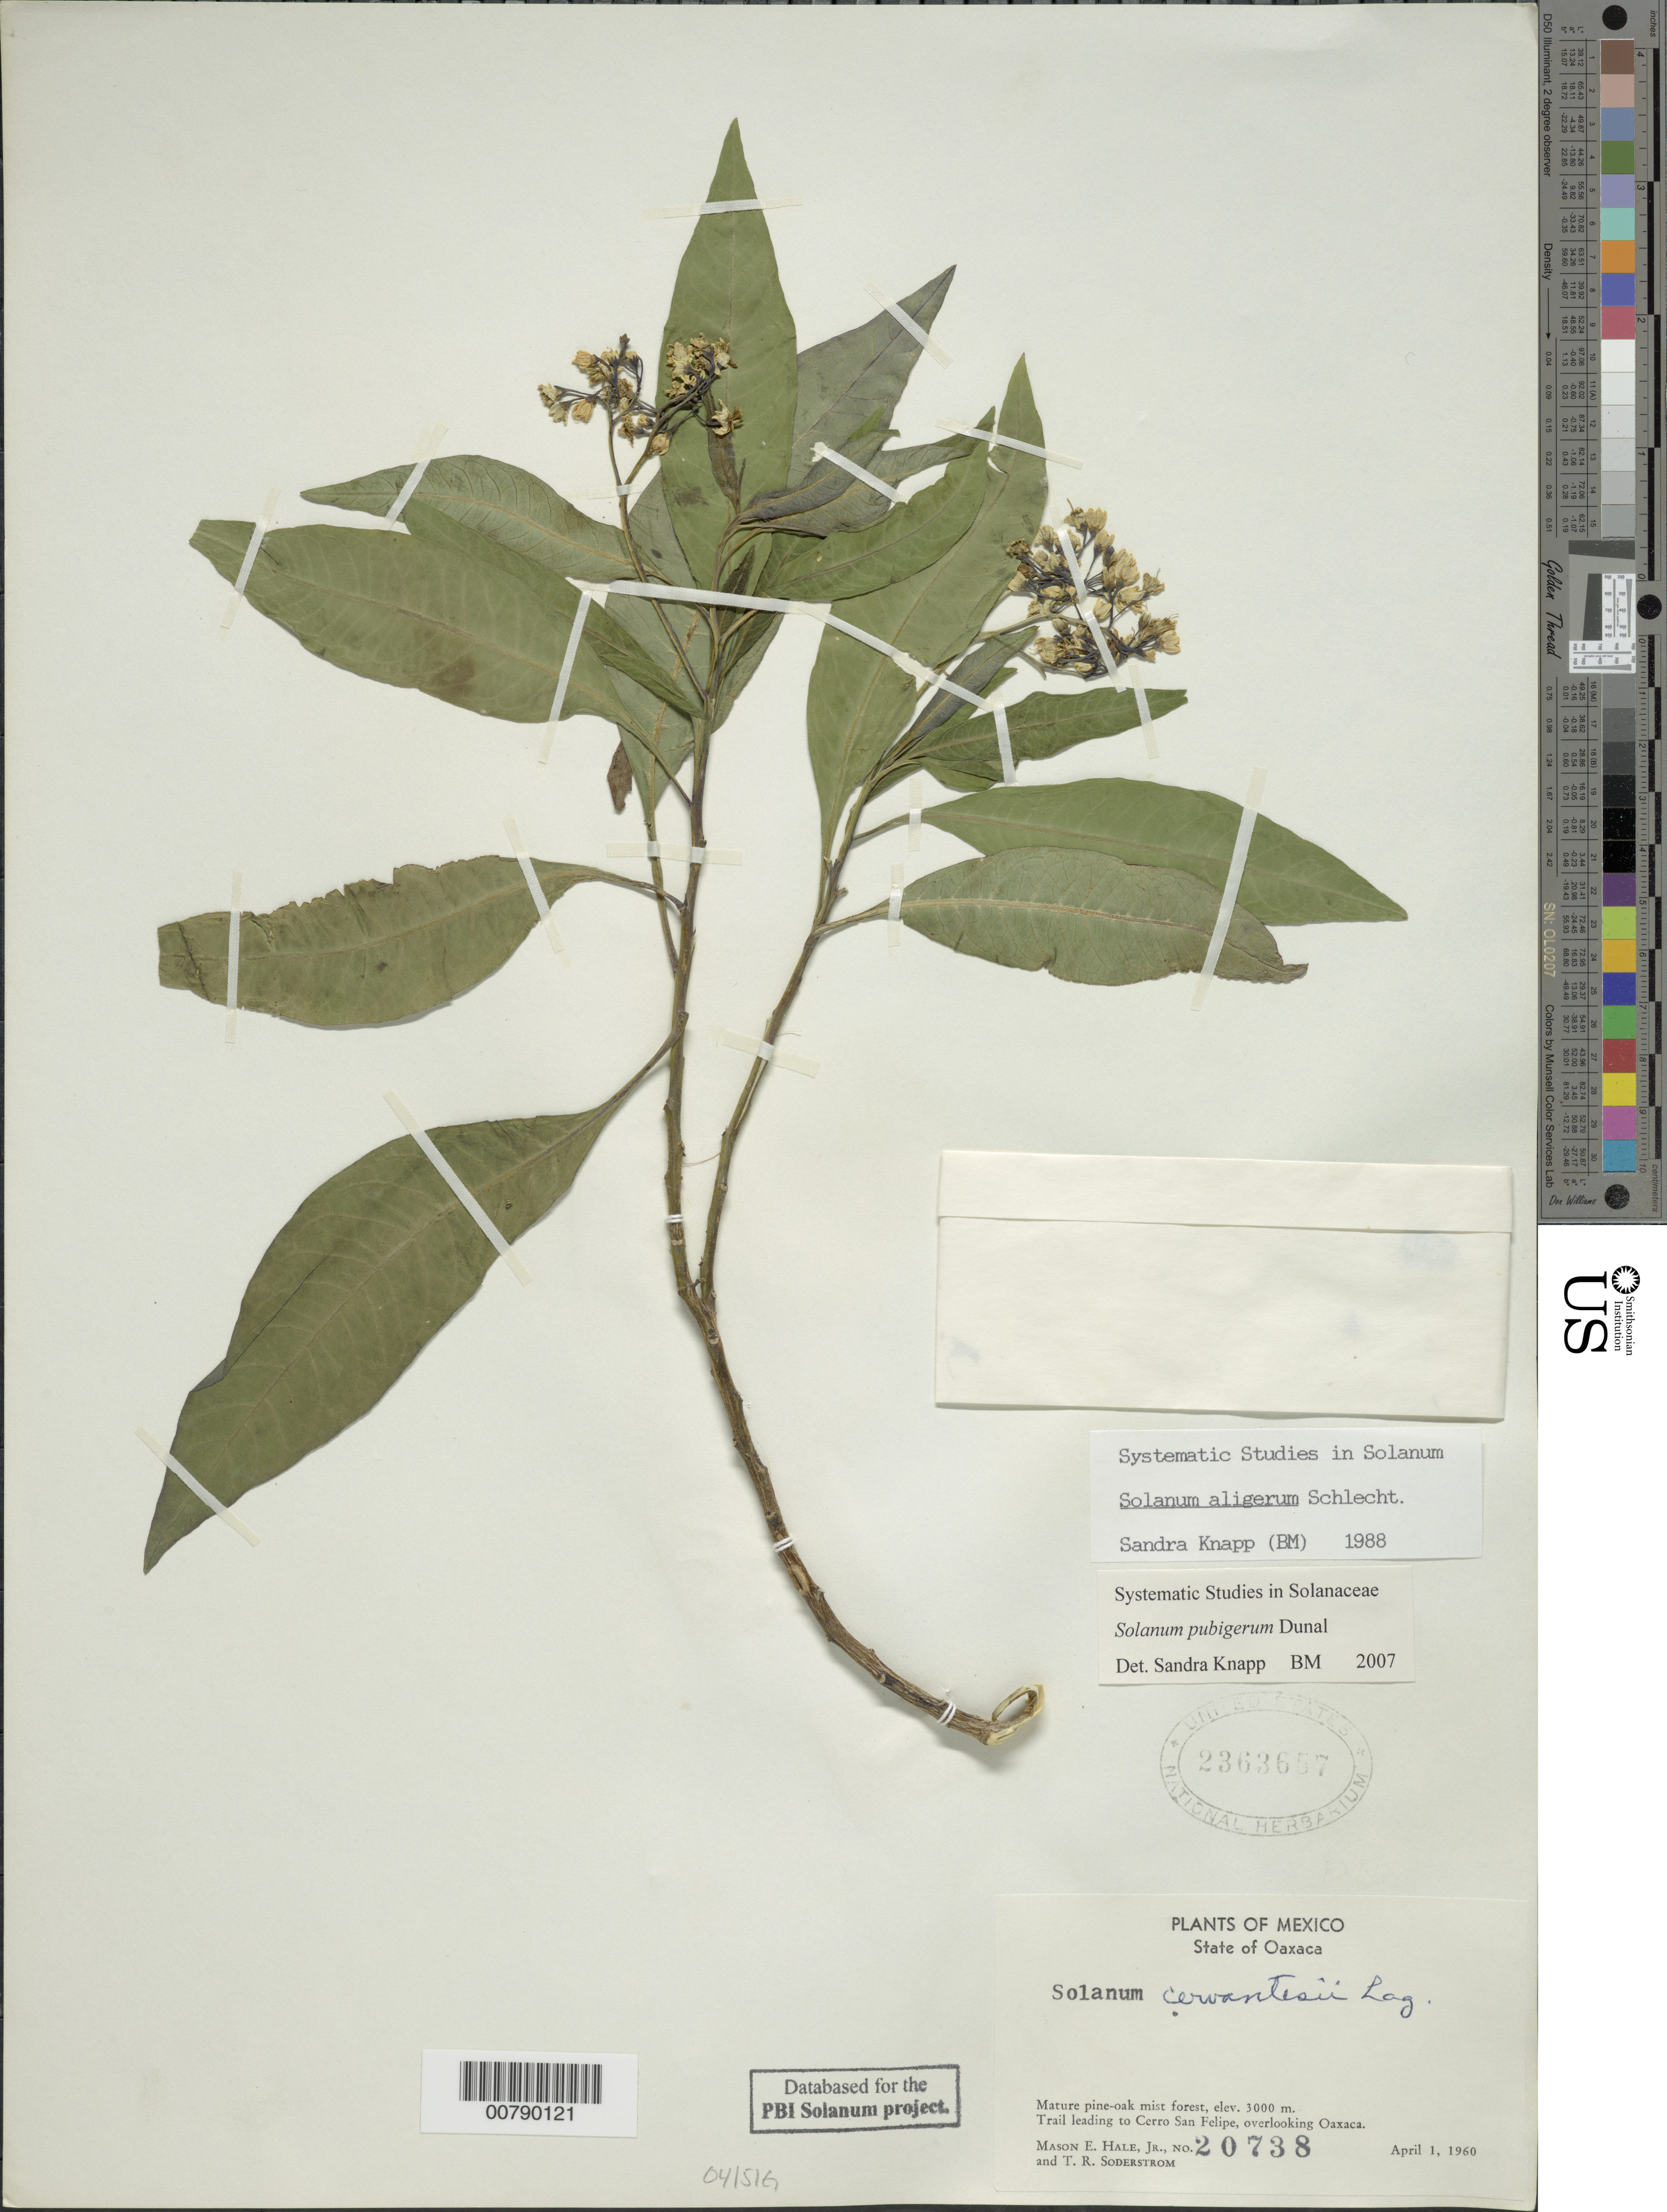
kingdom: Plantae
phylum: Tracheophyta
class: Magnoliopsida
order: Solanales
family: Solanaceae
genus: Solanum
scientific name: Solanum pubigerum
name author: Dunal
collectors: M. Hale & T. R. Soderstrom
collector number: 20738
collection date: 1960-04-01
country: Mexico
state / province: Oaxaca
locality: Trail leading to Cerro San Felipe, overlooking Oaxaca.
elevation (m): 3000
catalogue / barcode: US 2363657